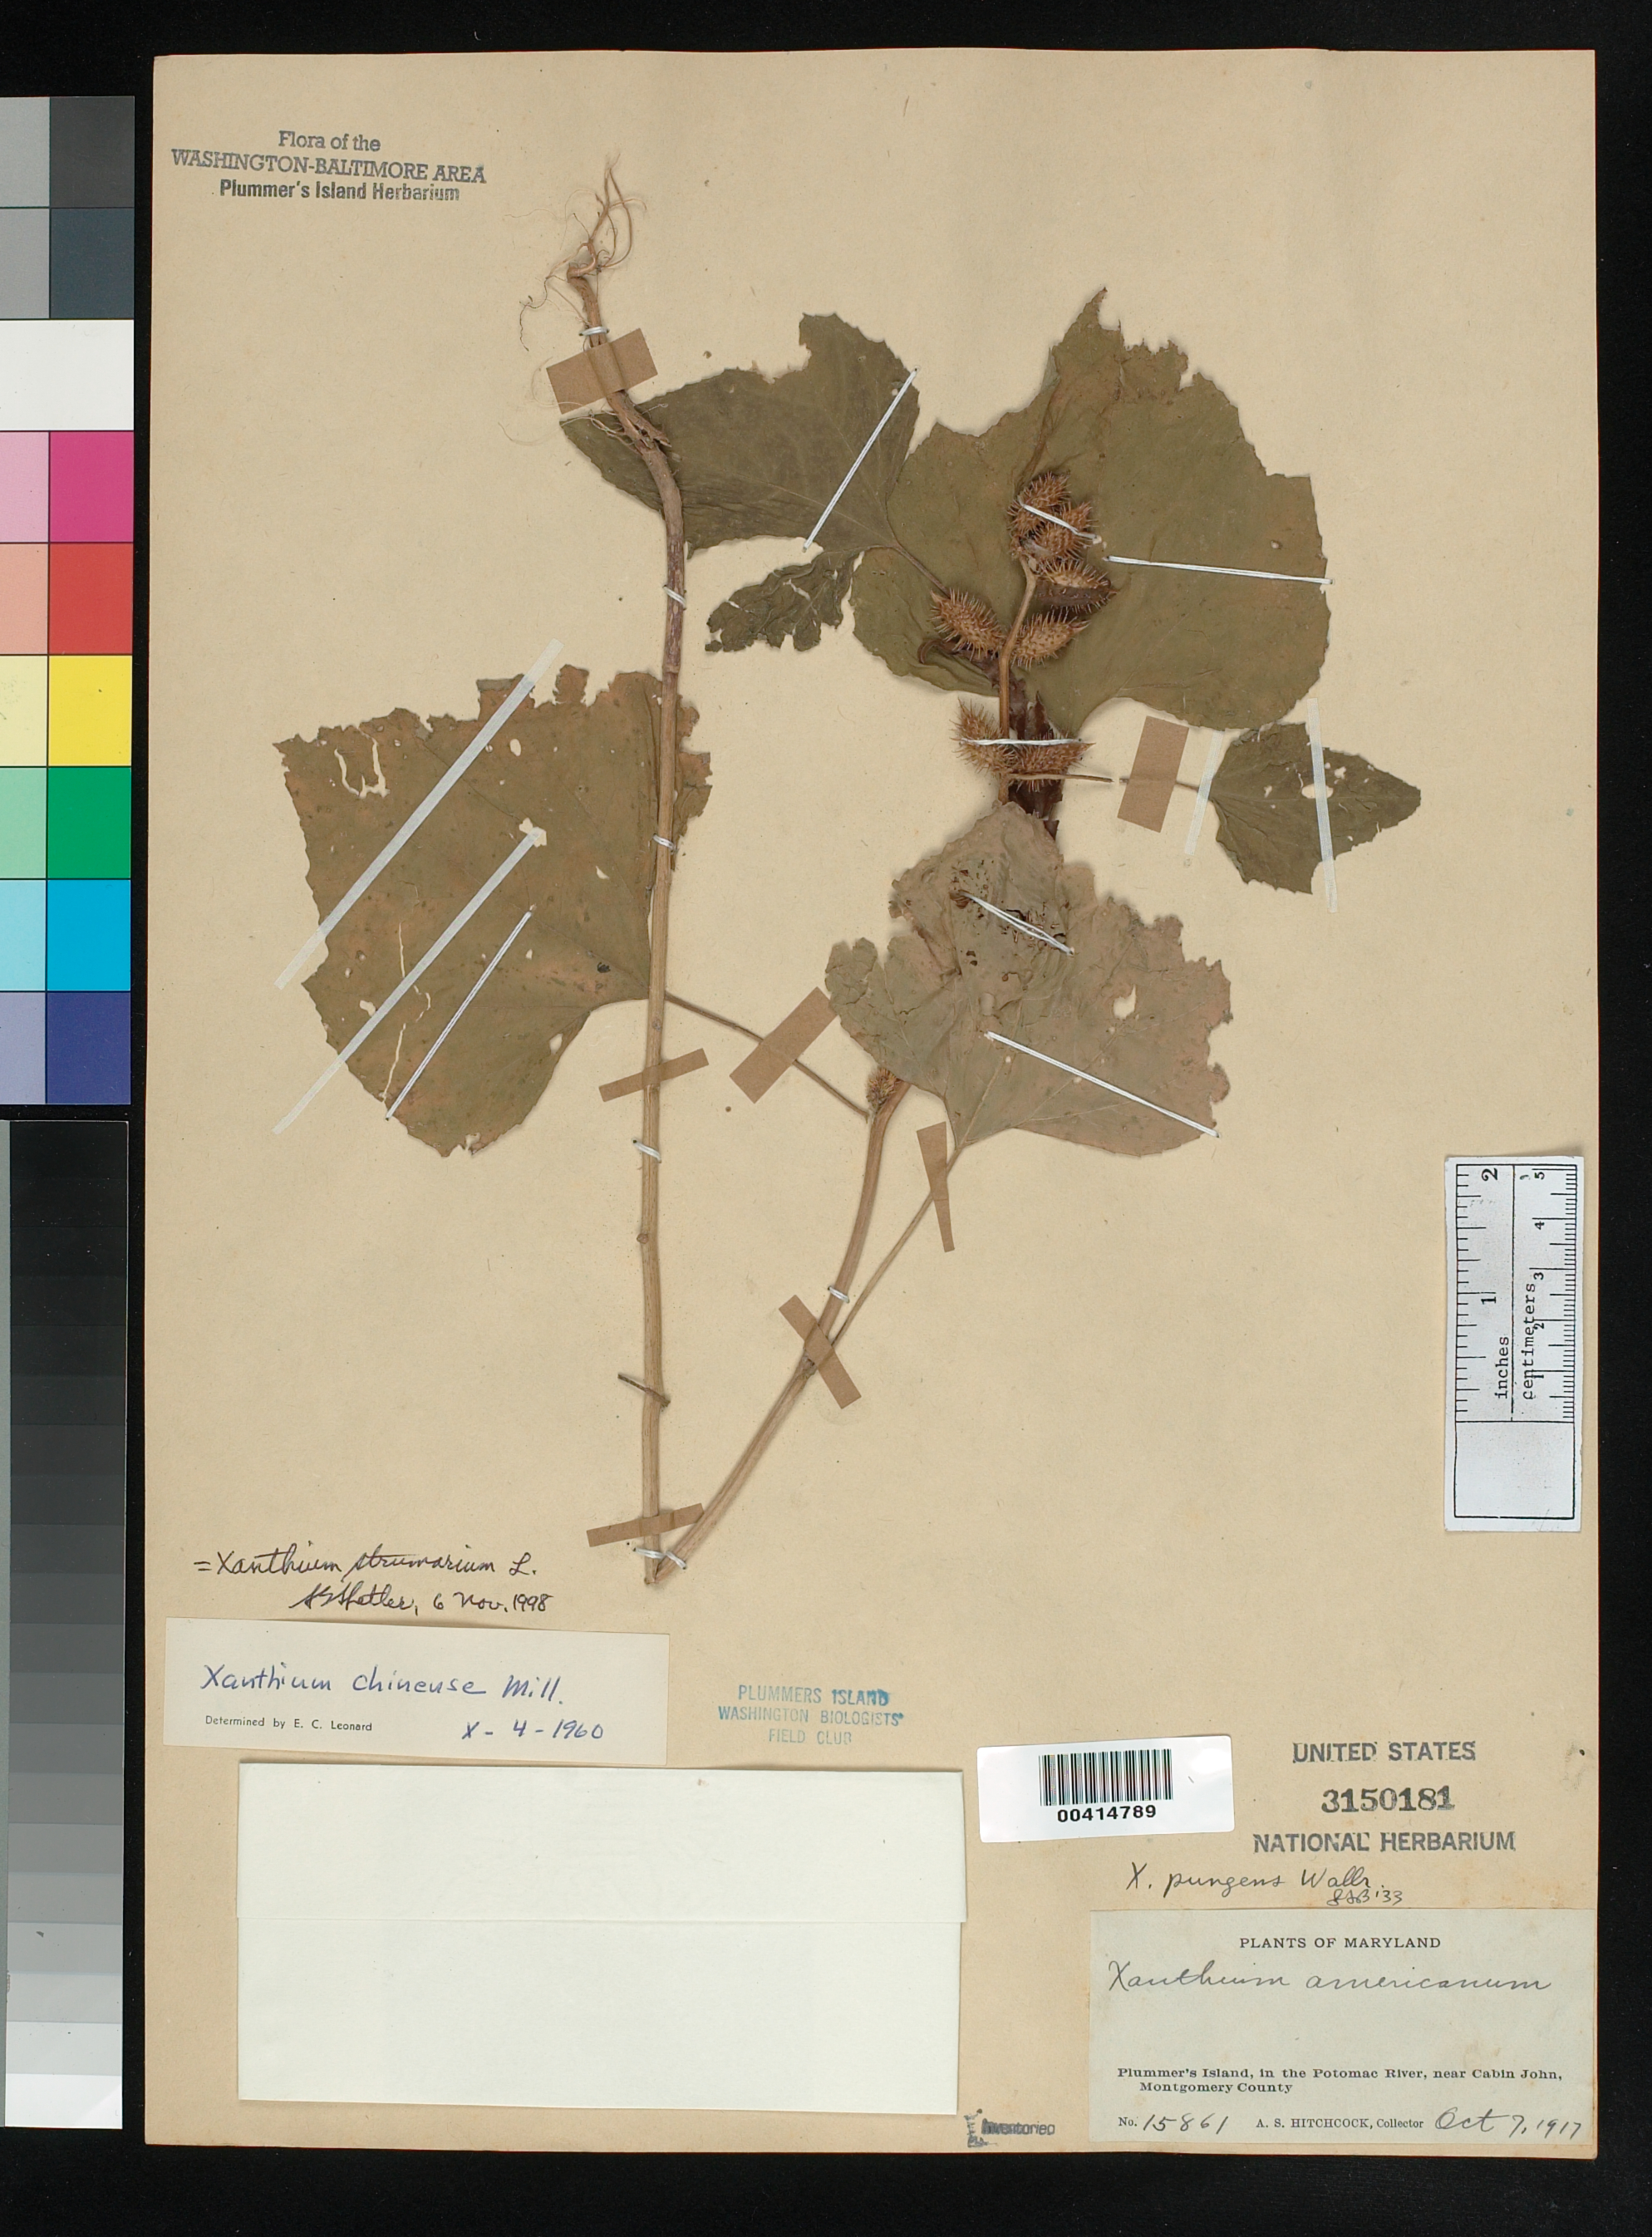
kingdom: Plantae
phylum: Tracheophyta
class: Magnoliopsida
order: Asterales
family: Asteraceae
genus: Xanthium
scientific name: Xanthium strumarium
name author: L.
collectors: A. S. Hitchcock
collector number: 15861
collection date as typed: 07 Oct 1917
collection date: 1917-10-07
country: United States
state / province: Maryland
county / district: Montgomery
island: Plummers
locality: Plummer's Island Plummers Island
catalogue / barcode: US 3150181